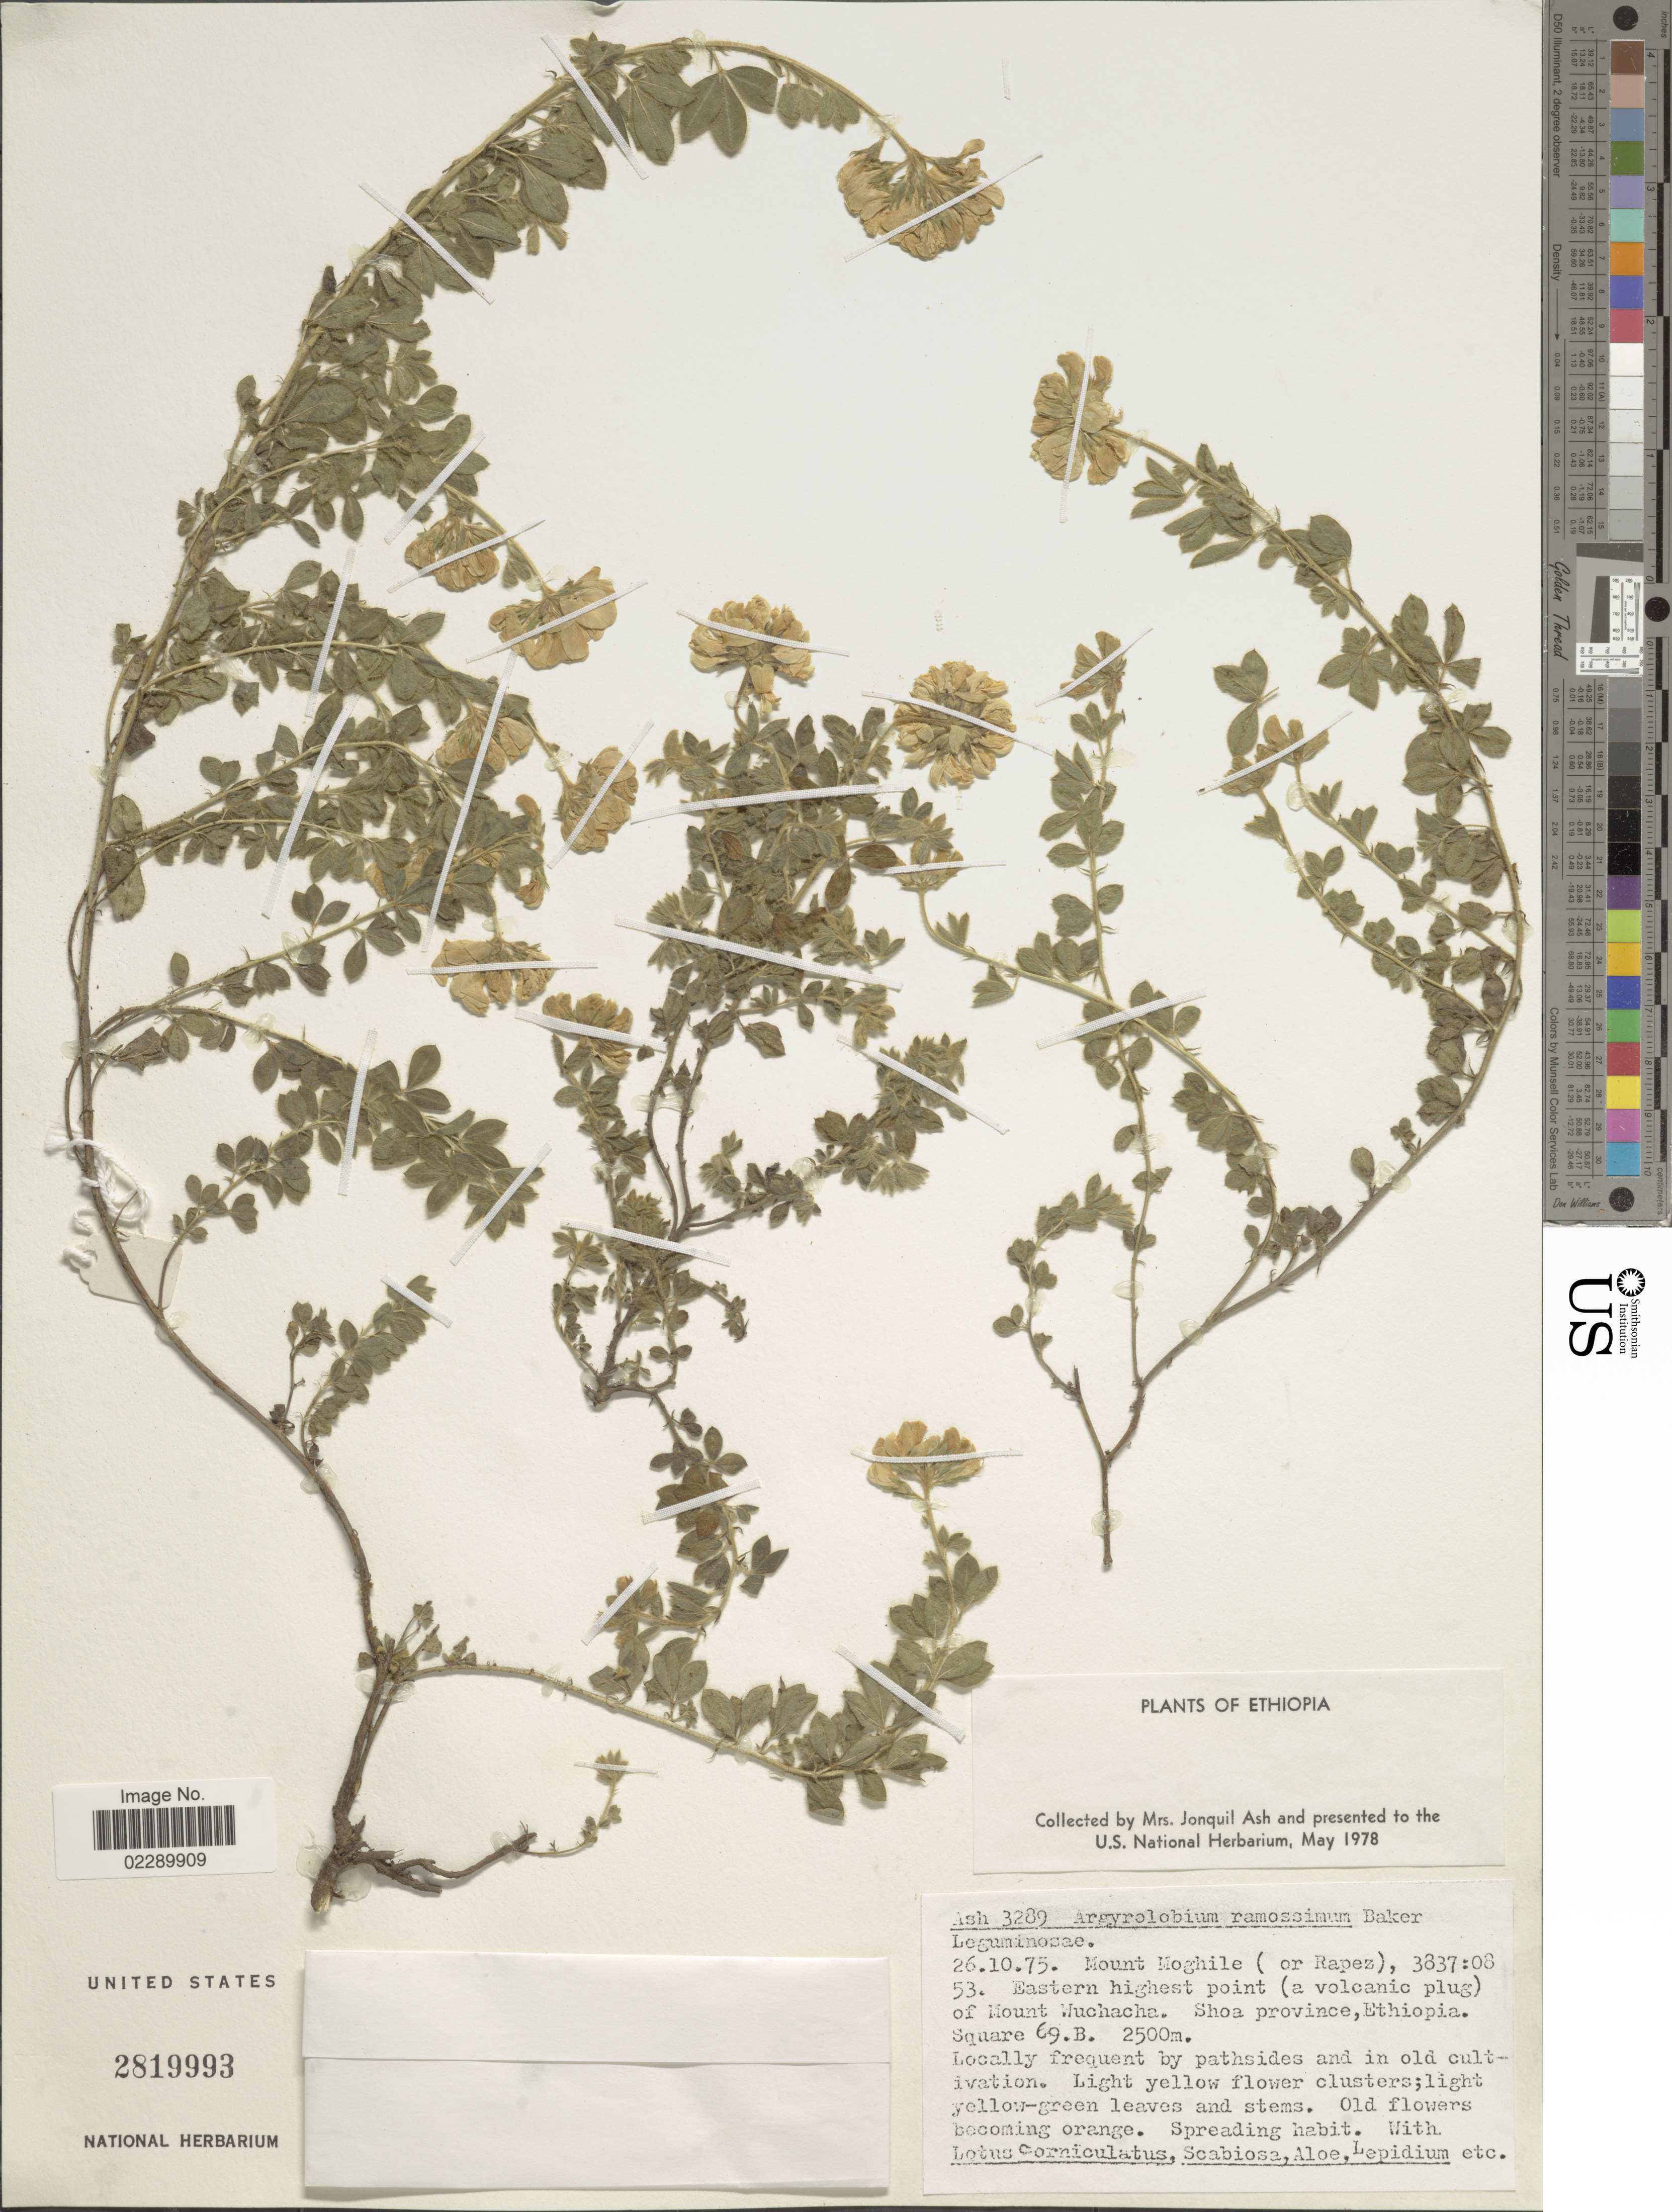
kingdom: Plantae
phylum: Tracheophyta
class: Magnoliopsida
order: Fabales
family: Fabaceae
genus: Argyrolobium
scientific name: Argyrolobium ramosissimum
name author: Baker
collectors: J. Ash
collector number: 3289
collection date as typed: Transcribed d/m/y: 26/10/75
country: Ethiopia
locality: Mount Moghile (or Rapez), 3837:0853. Eastern highest point (a volcanic plug) of Mount Wuchacha. Shoa province, Ethiopia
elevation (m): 2500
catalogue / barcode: US 2819993